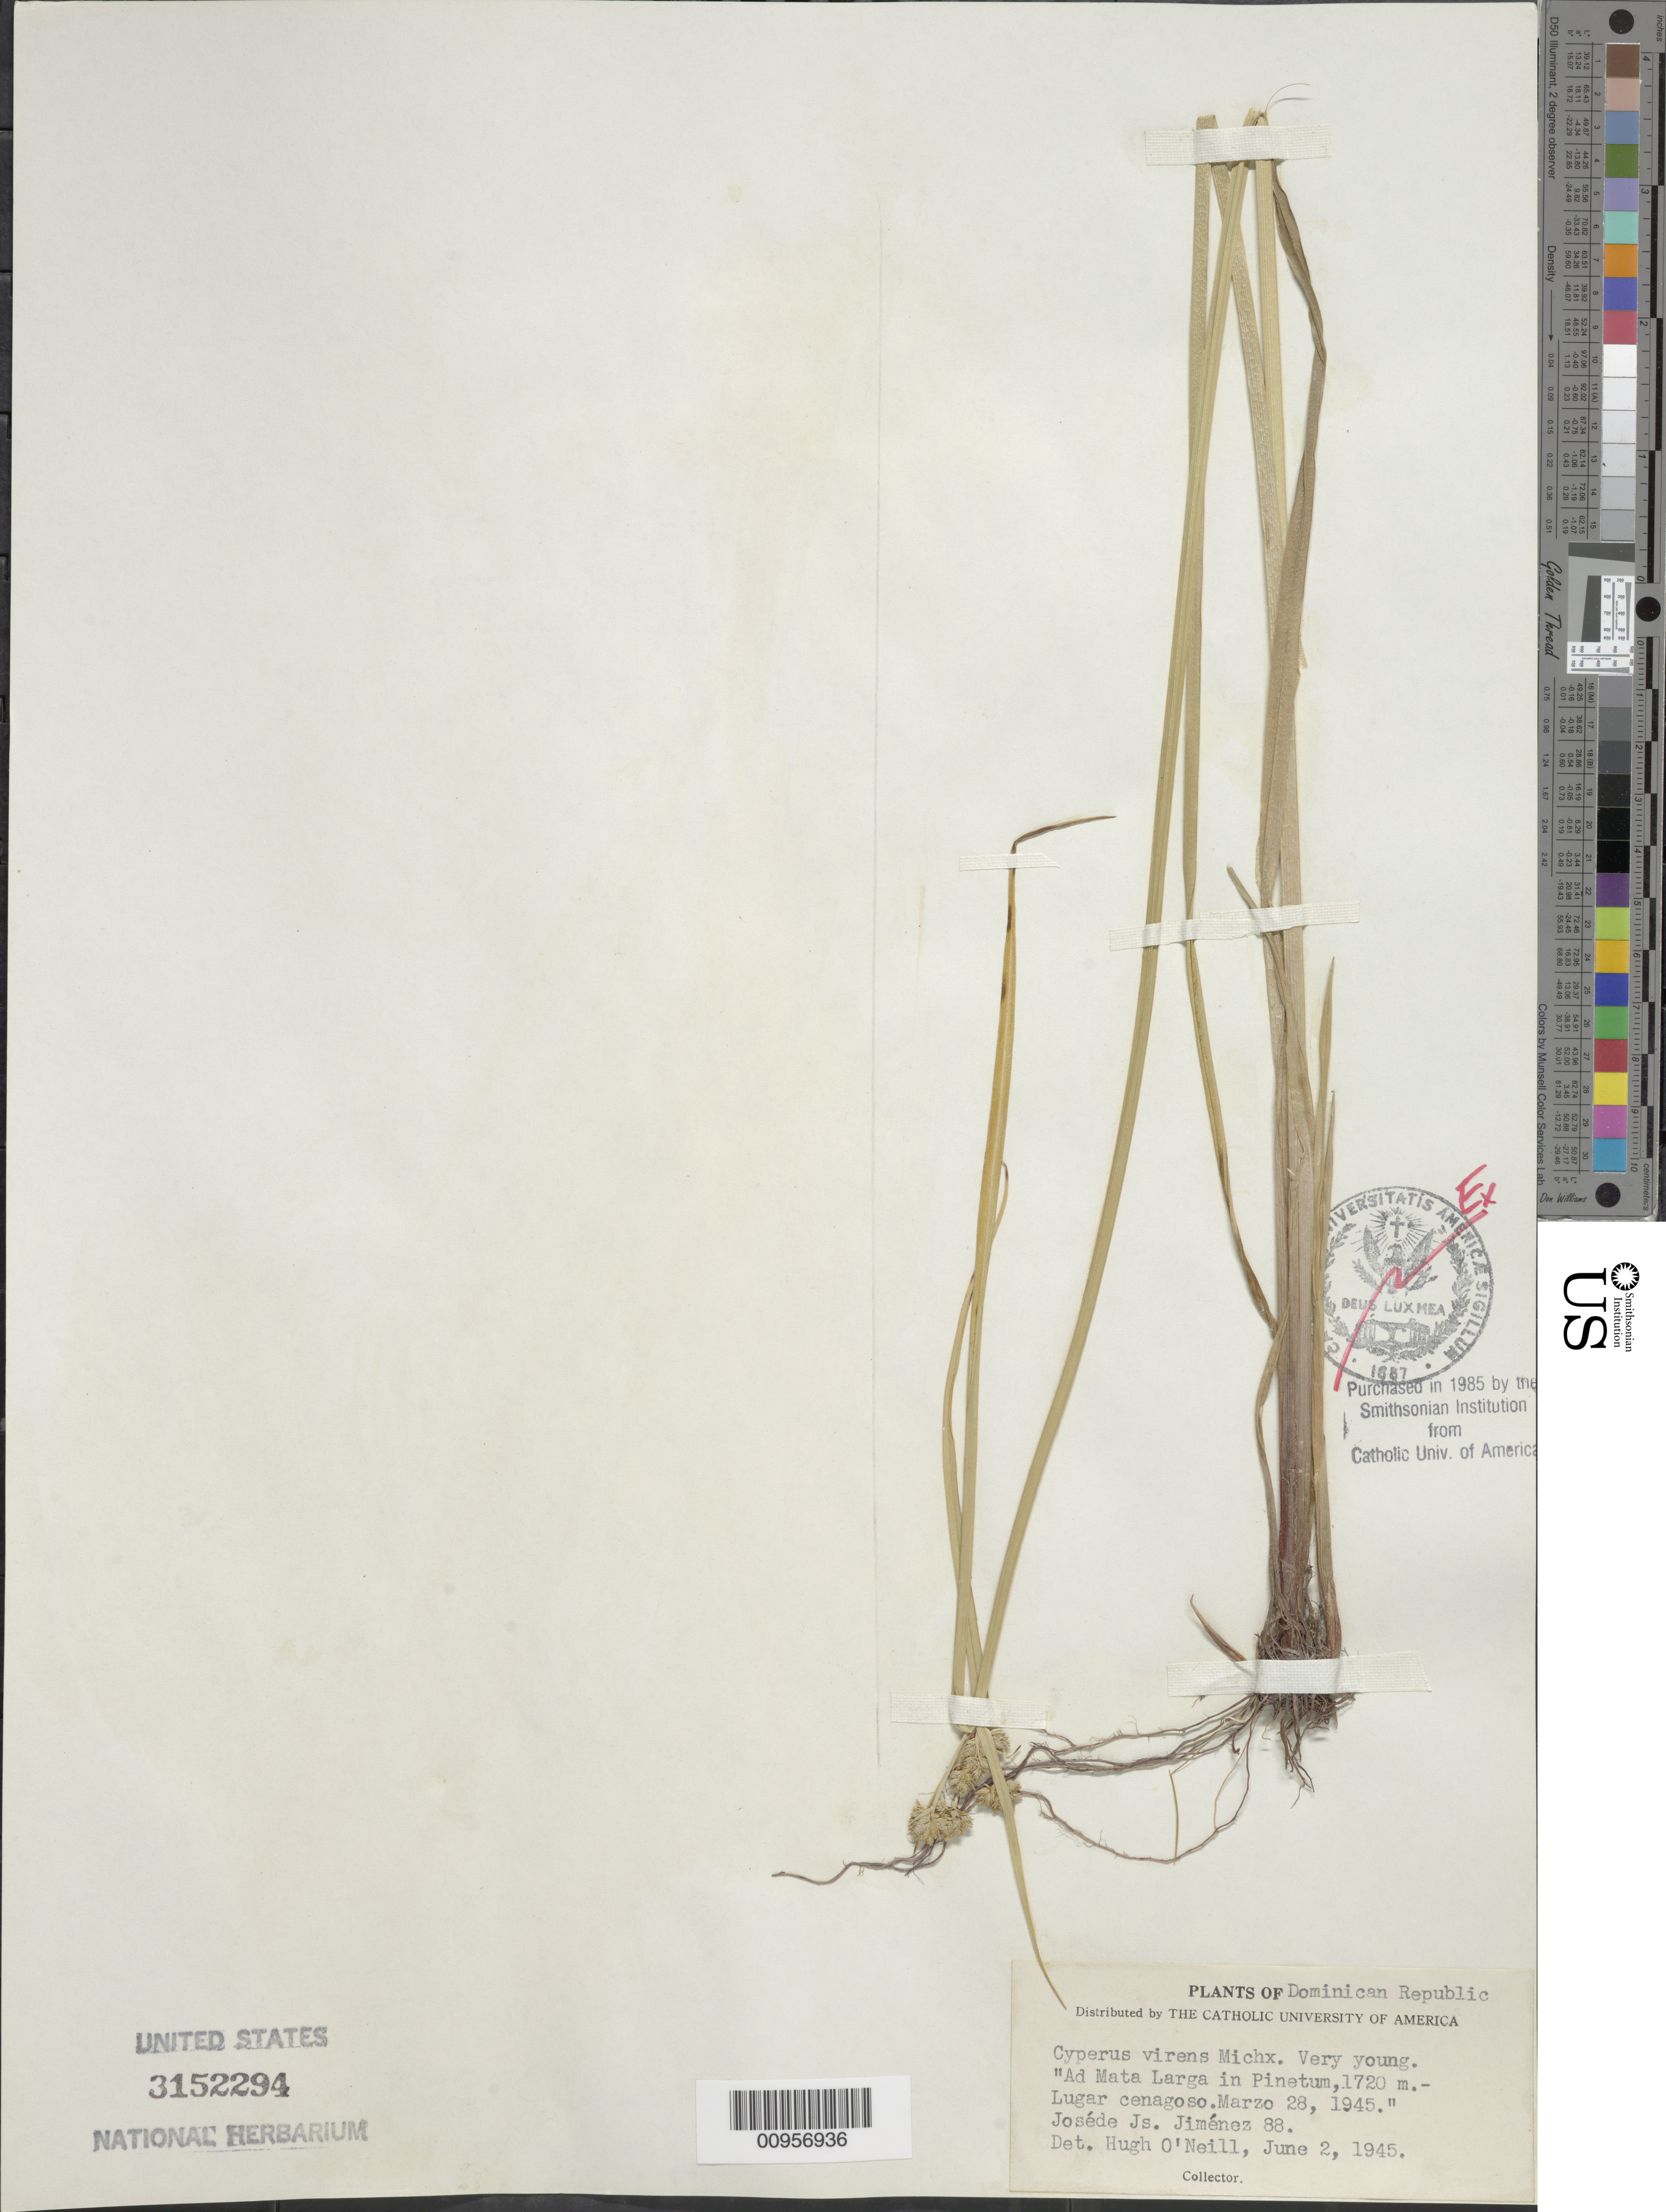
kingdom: Plantae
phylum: Tracheophyta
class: Liliopsida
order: Poales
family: Cyperaceae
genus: Cyperus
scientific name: Cyperus virens var. virens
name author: Michx.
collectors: J. J. Jiménez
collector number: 88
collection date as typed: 28 Mar 1945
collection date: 1945-03-28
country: Dominican Republic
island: Hispaniola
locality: Ad Mata Larga in Pinetum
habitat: Lugar cenagoso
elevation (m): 1720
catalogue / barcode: US 3152294